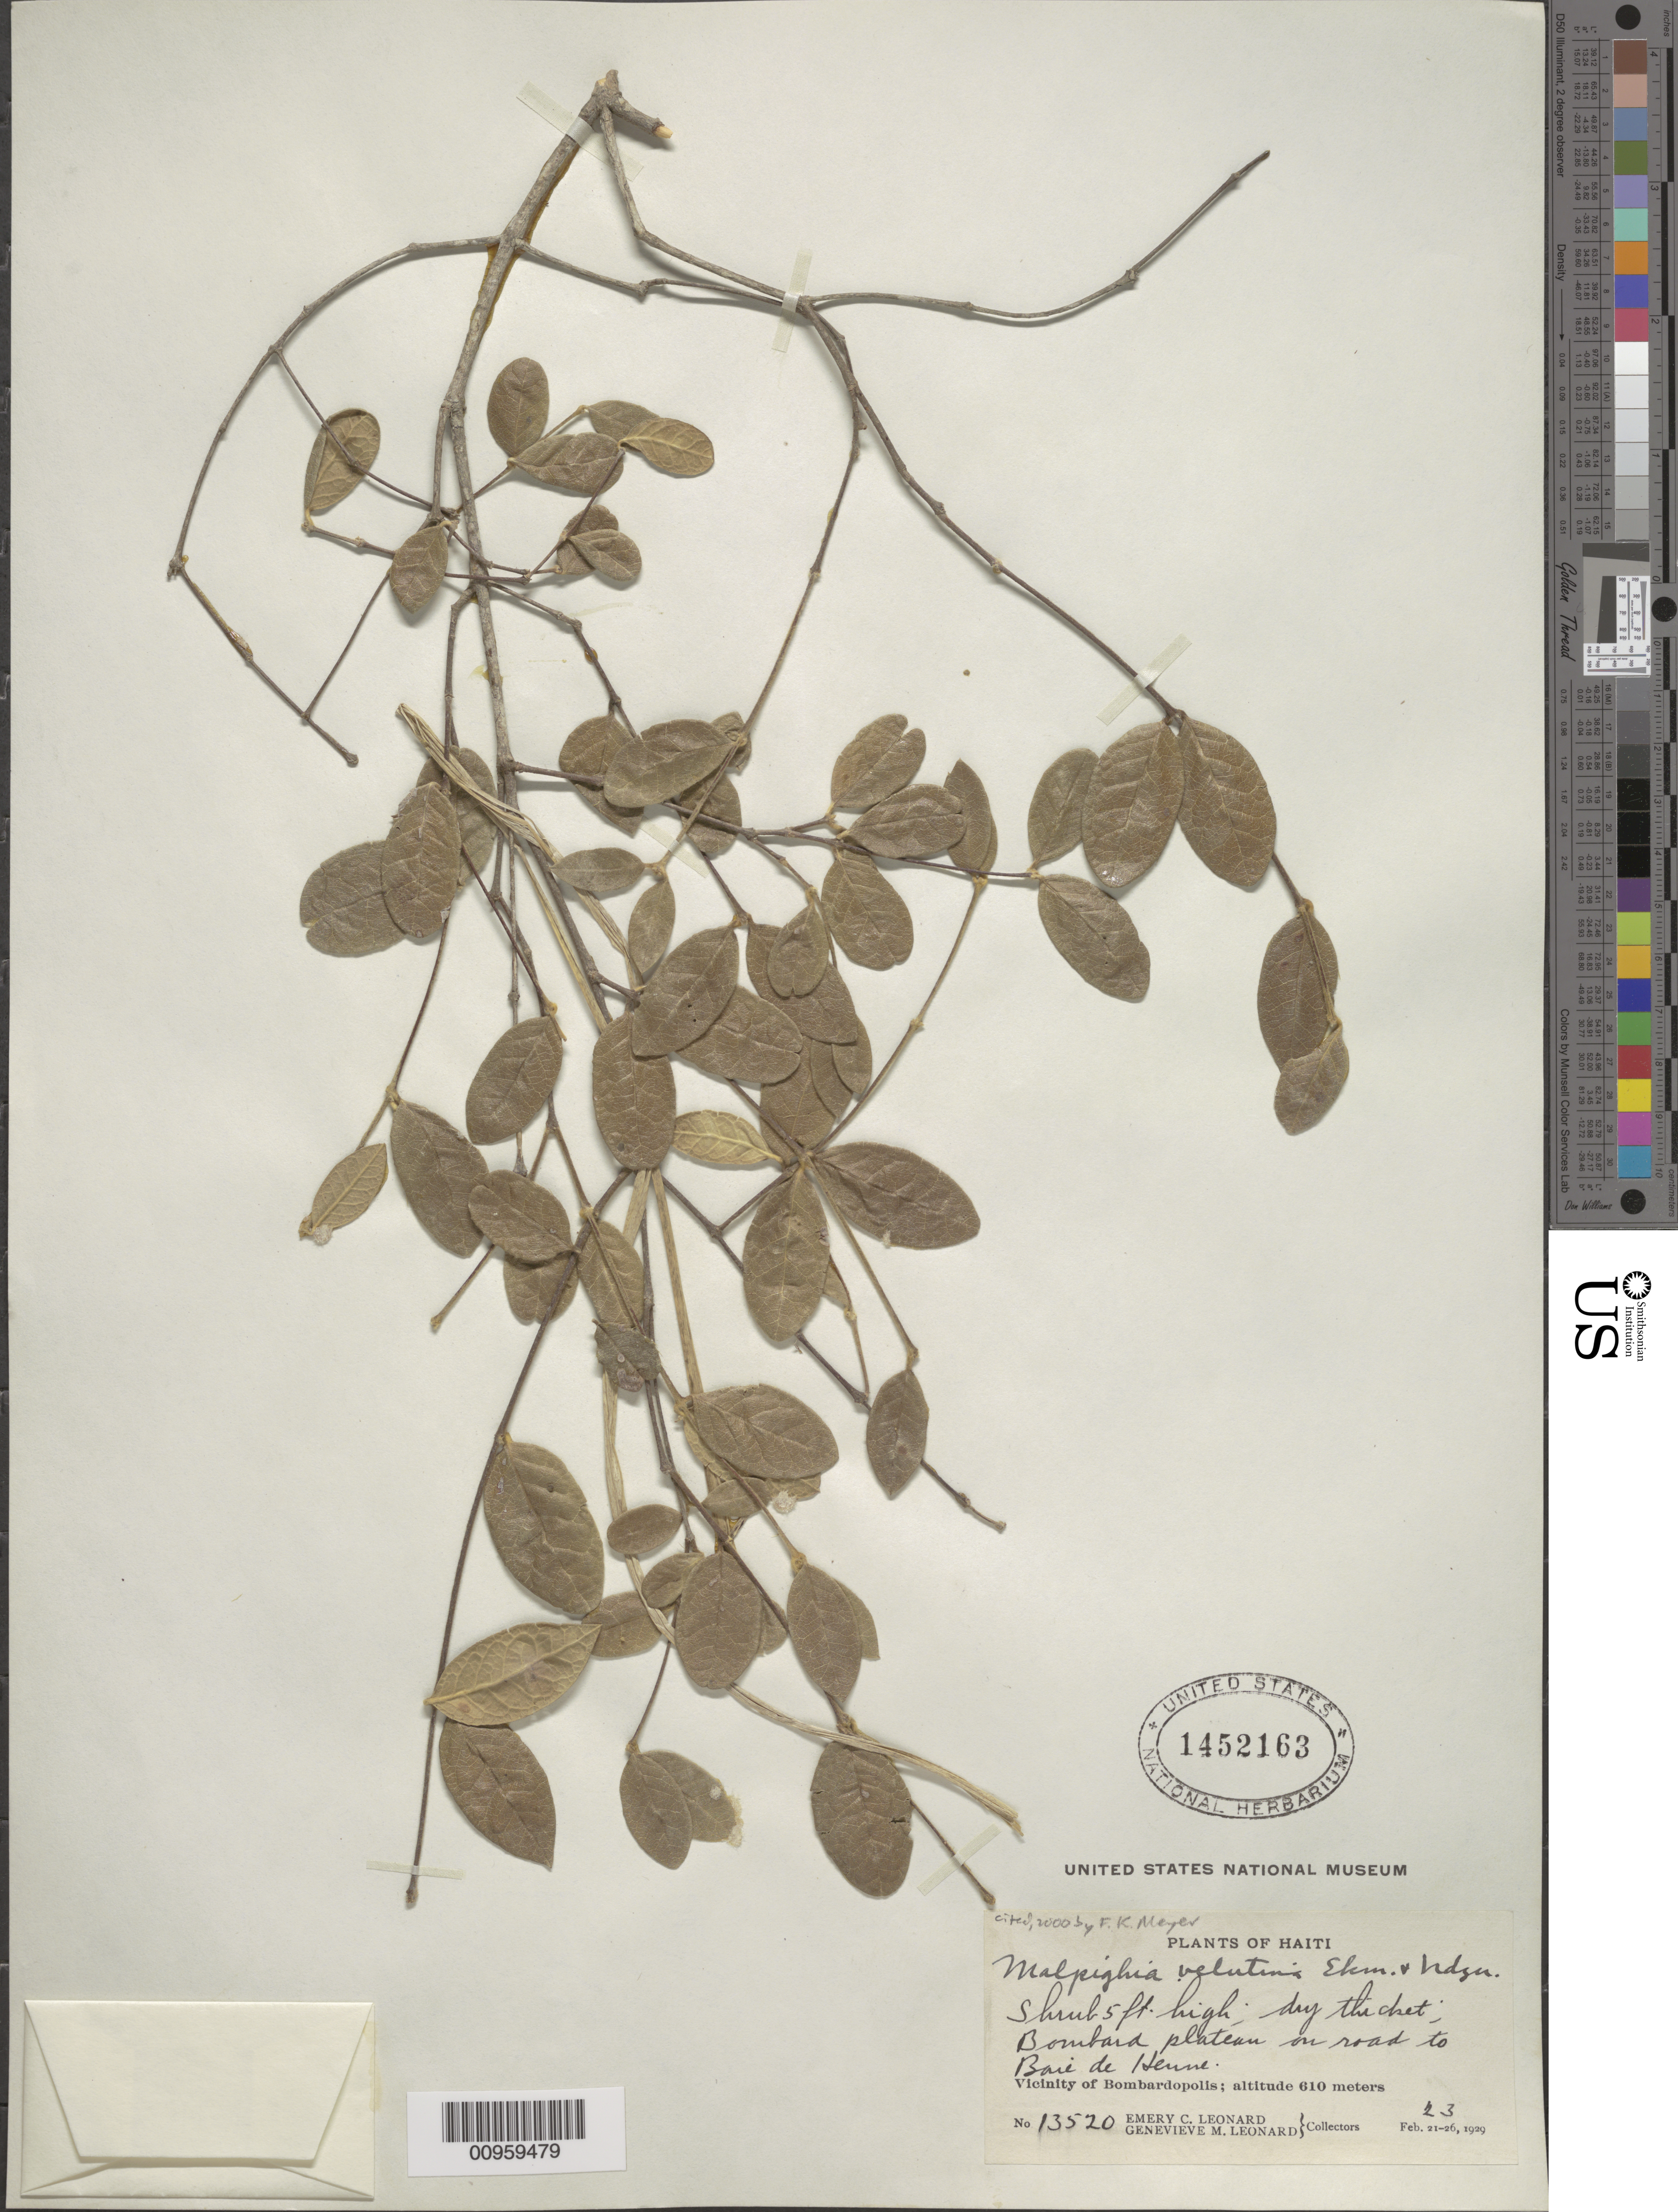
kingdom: Plantae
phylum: Tracheophyta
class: Magnoliopsida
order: Malpighiales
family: Malpighiaceae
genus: Malpighia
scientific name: Malpighia velutina subsp. velutina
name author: Ekman & Urb.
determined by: Meyer, F. K.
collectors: E. C. Leonard & G. M. Leonard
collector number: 13520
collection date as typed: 23 Feb 1929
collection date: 1929-02-23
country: Haiti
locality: Vicinity of Bombardopolis, Bombard plateau, on road to Baie de Henne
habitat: Dry thicket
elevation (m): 610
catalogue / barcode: US 1452163